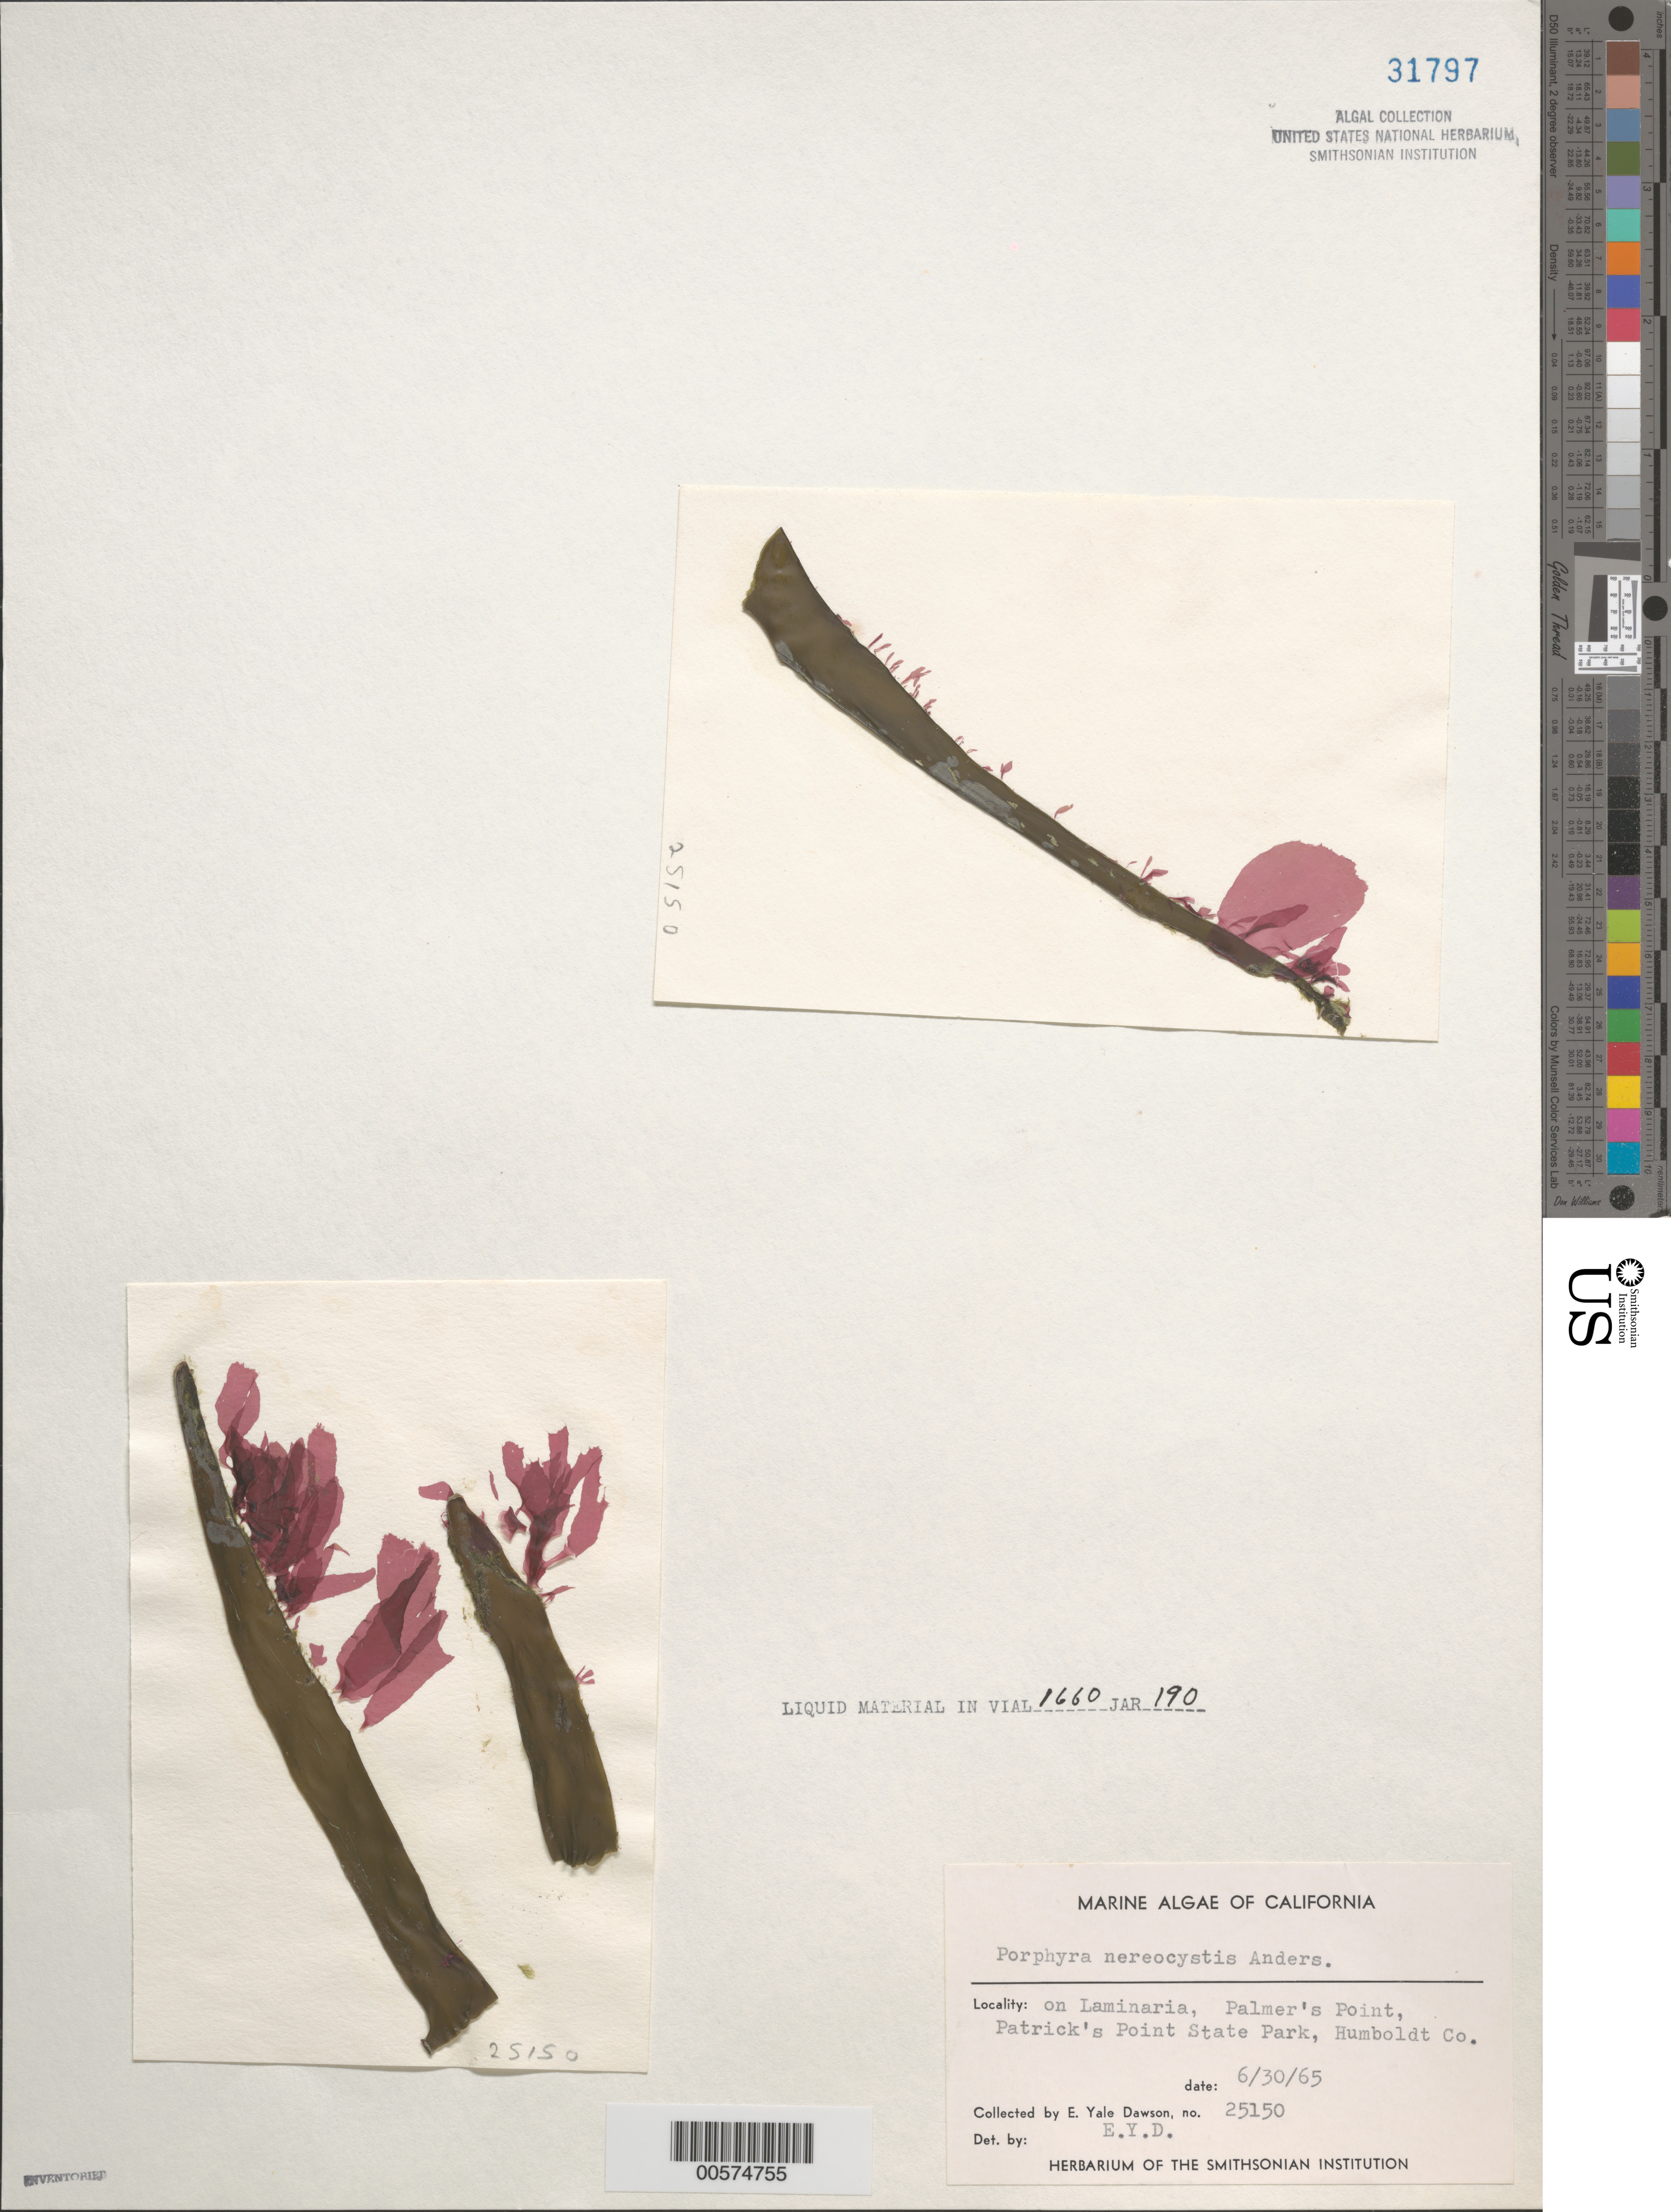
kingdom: Plantae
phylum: Rhodophyta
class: Bangiophyceae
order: Bangiales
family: Bangiaceae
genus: Pyropia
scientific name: Pyropia nereocystis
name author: (C.L. Anderson) S.C. Lindstrom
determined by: Algae name updating Project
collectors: E. Y. Dawson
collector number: EYD 25150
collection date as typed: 30 Jun 1965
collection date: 1965-06-30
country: United States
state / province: California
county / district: Humboldt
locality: Palmer's Point, Patrick's Point State Park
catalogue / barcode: US 31797